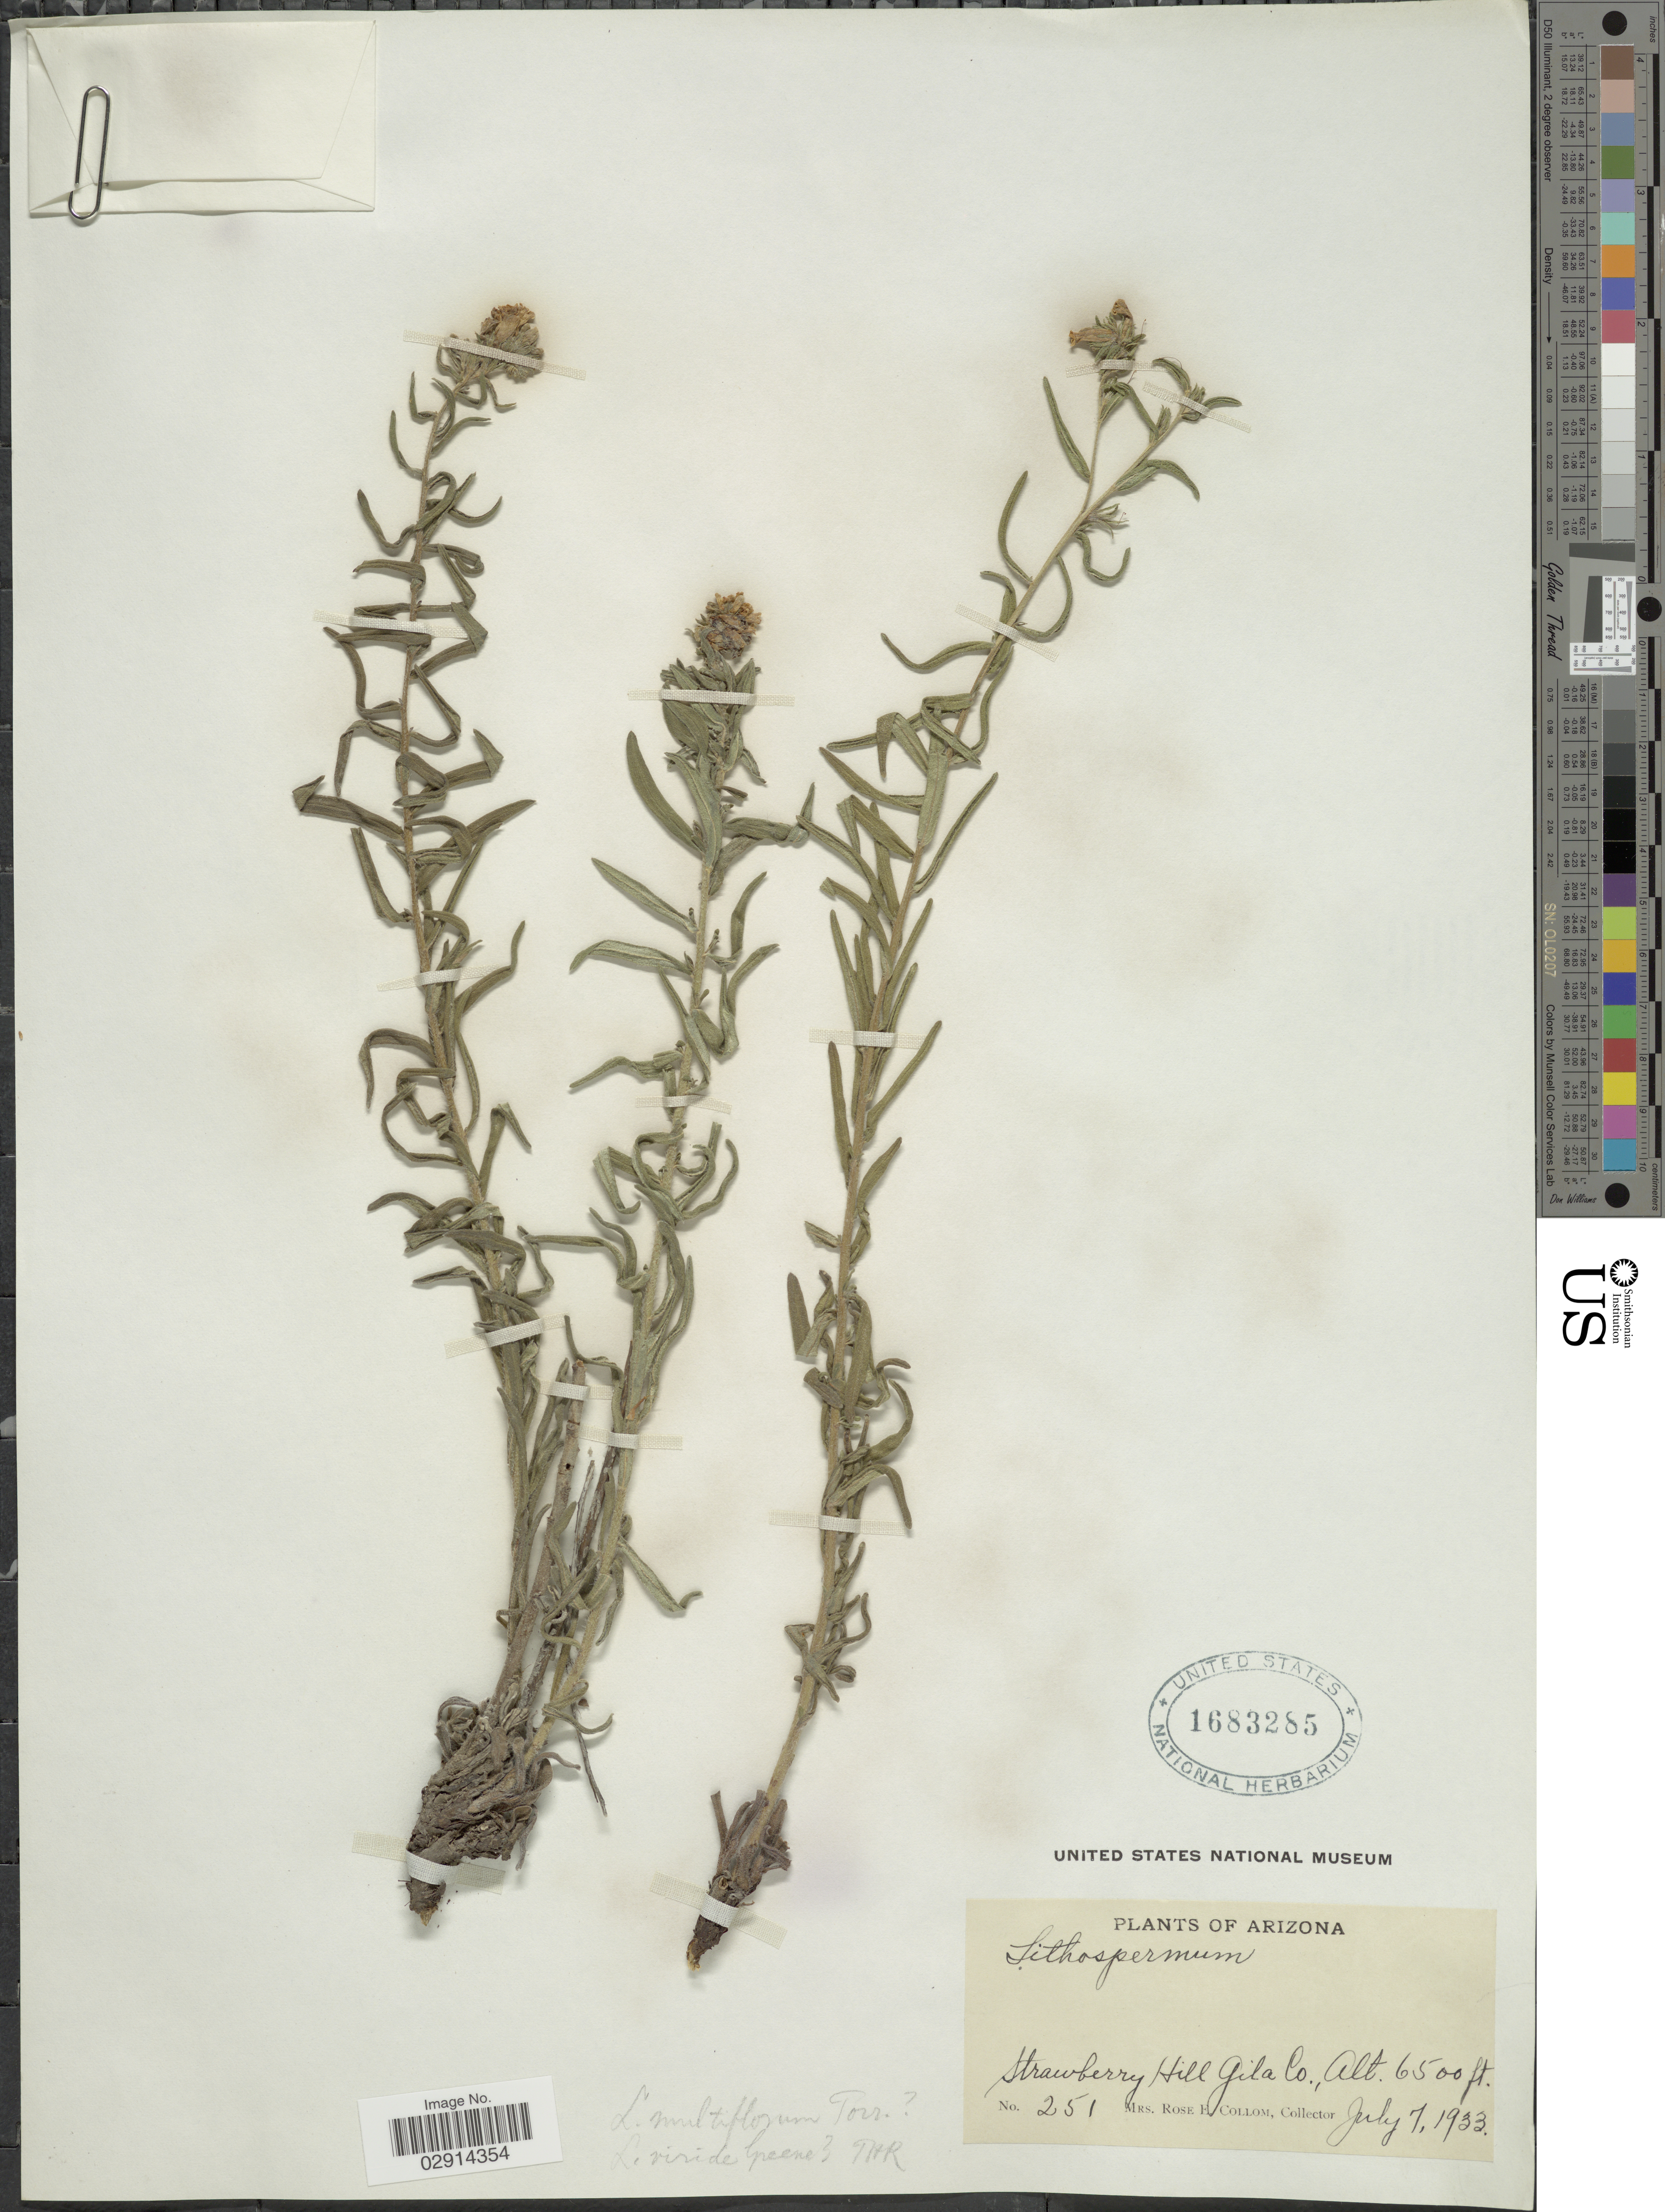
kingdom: Plantae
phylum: Tracheophyta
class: Magnoliopsida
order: Boraginales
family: Boraginaceae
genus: Lithospermum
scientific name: Lithospermum multiflorum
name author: Torr. ex A. Gray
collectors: R. E. Collom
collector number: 251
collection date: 1933-07-07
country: United States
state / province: Arizona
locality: Strawberry Hill, Gila Co.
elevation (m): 1981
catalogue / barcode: US 1683285